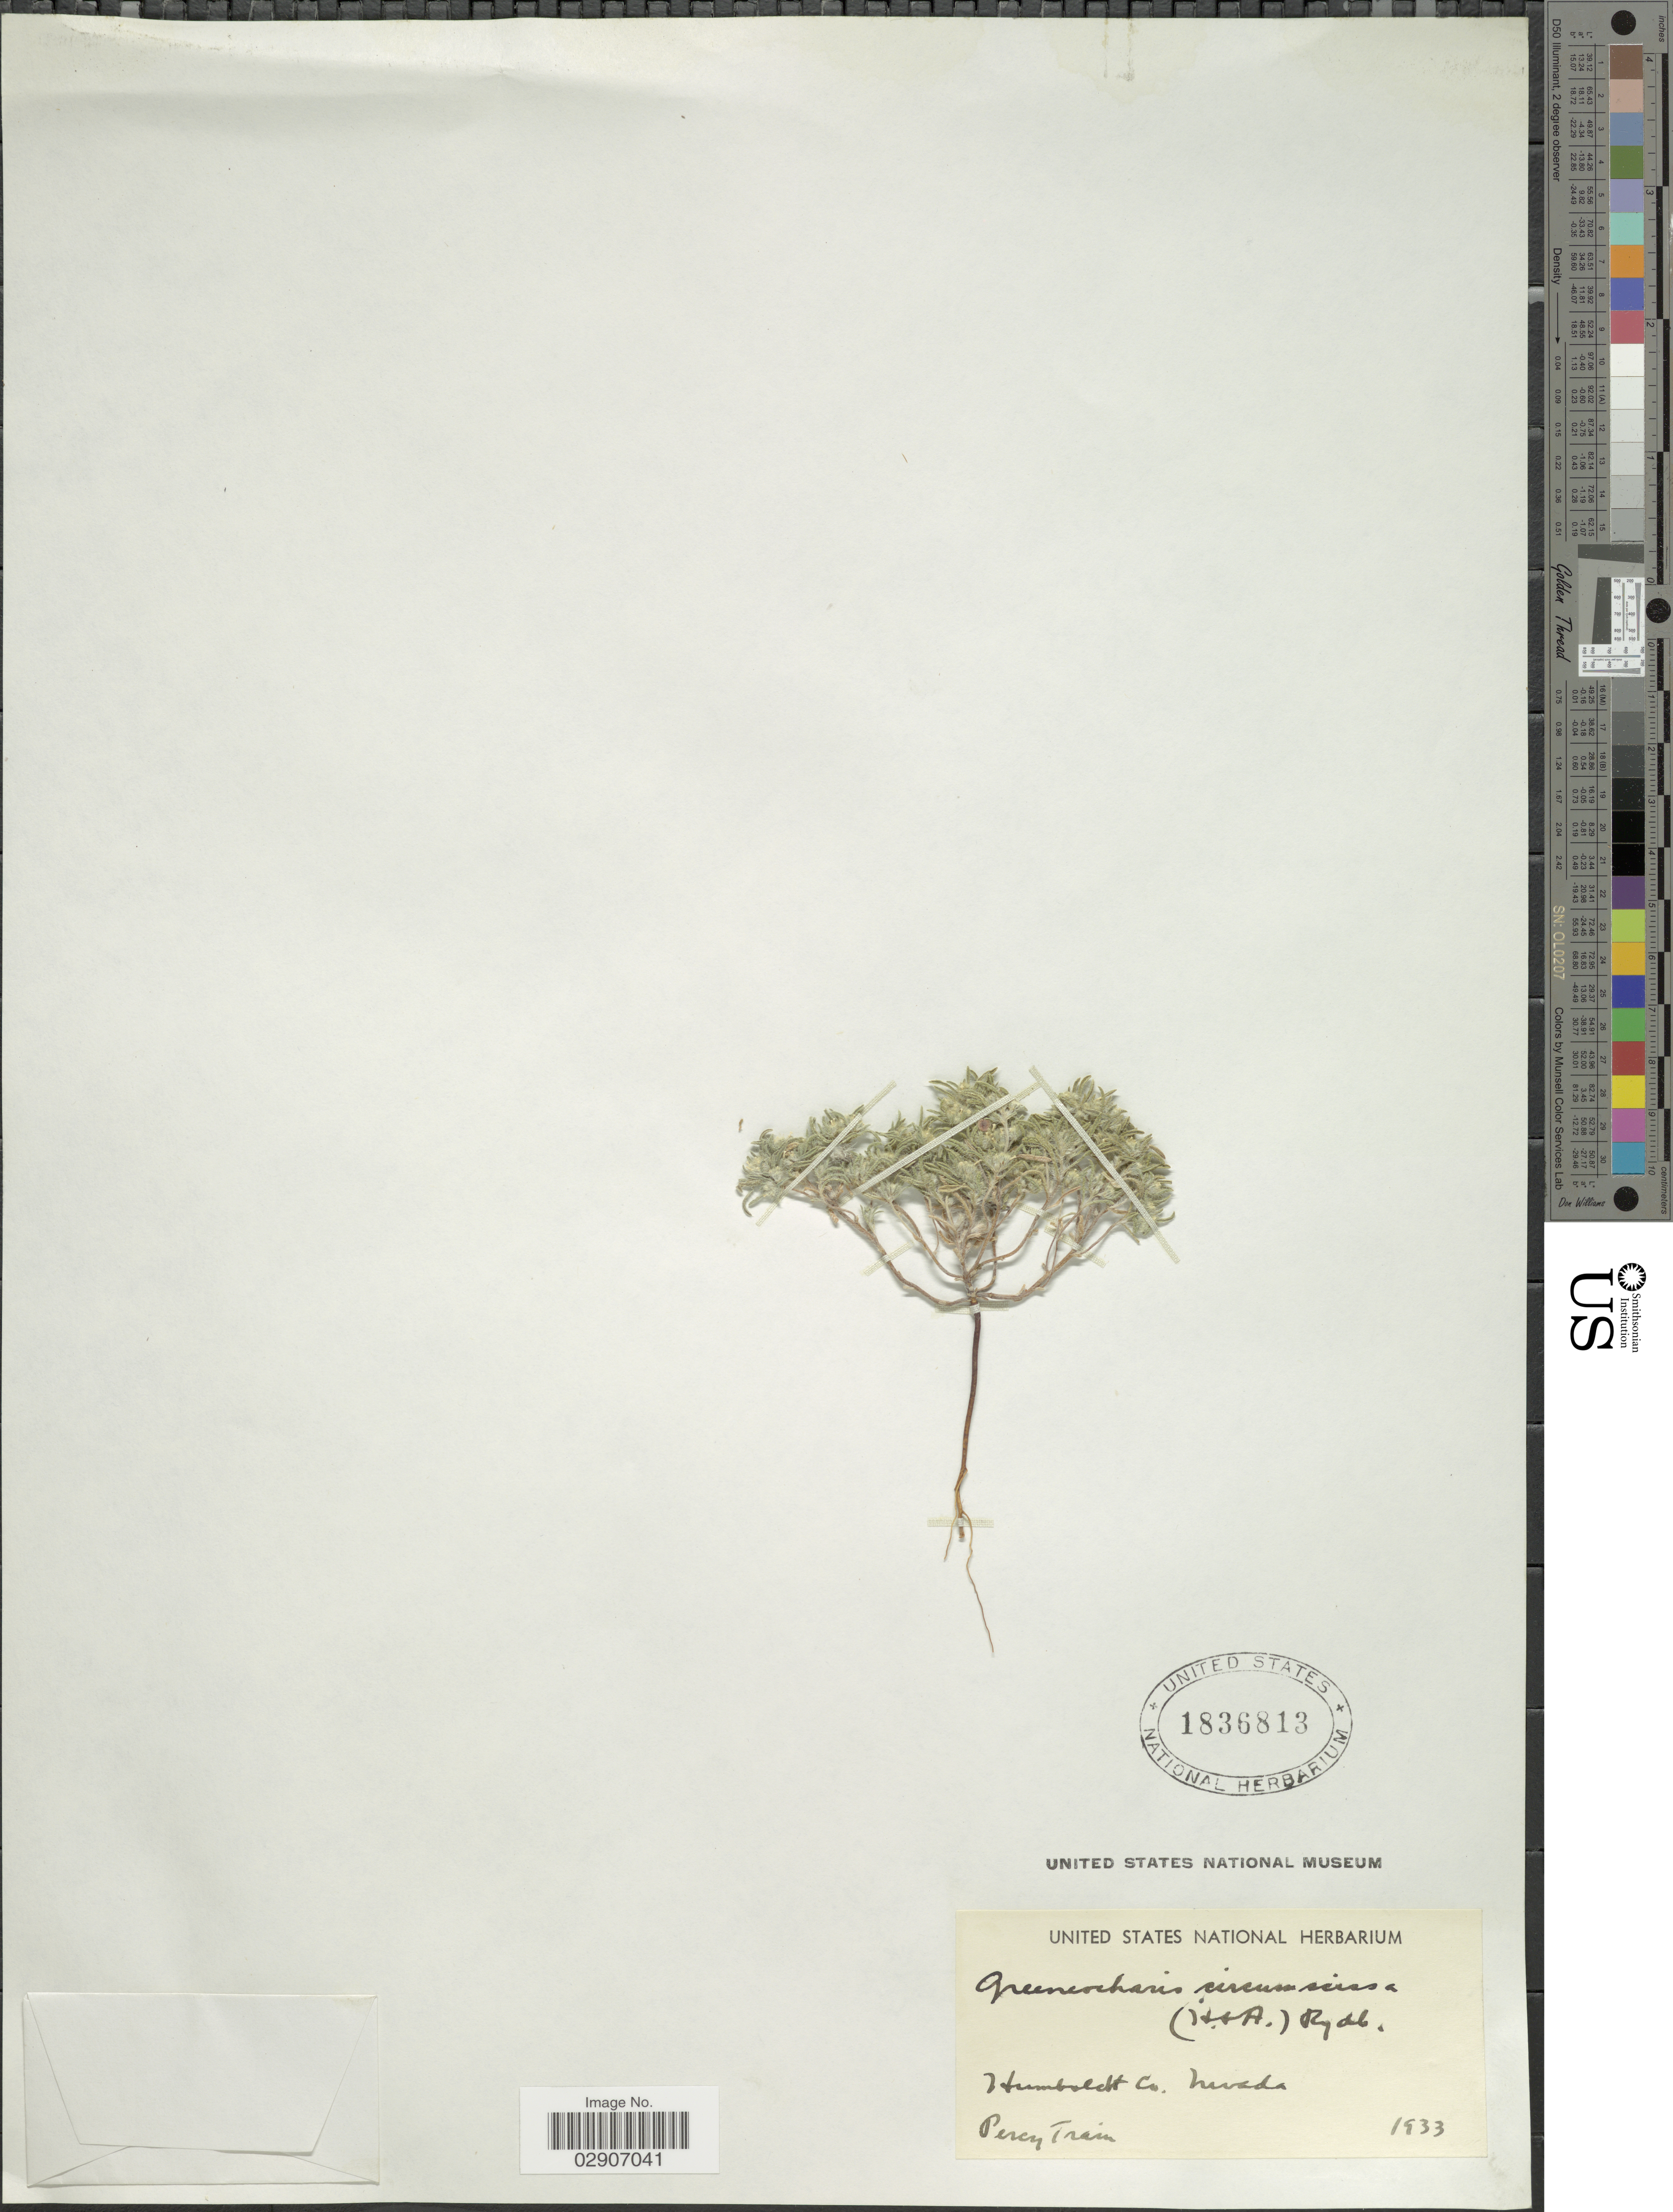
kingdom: Plantae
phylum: Tracheophyta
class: Magnoliopsida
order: Boraginales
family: Boraginaceae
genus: Cryptantha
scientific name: Cryptantha circumscissa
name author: (Hook. & Arn.) I.M. Johnst.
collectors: P. Train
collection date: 1933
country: United States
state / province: Nevada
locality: Humboldt. Co.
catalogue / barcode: US 1836813